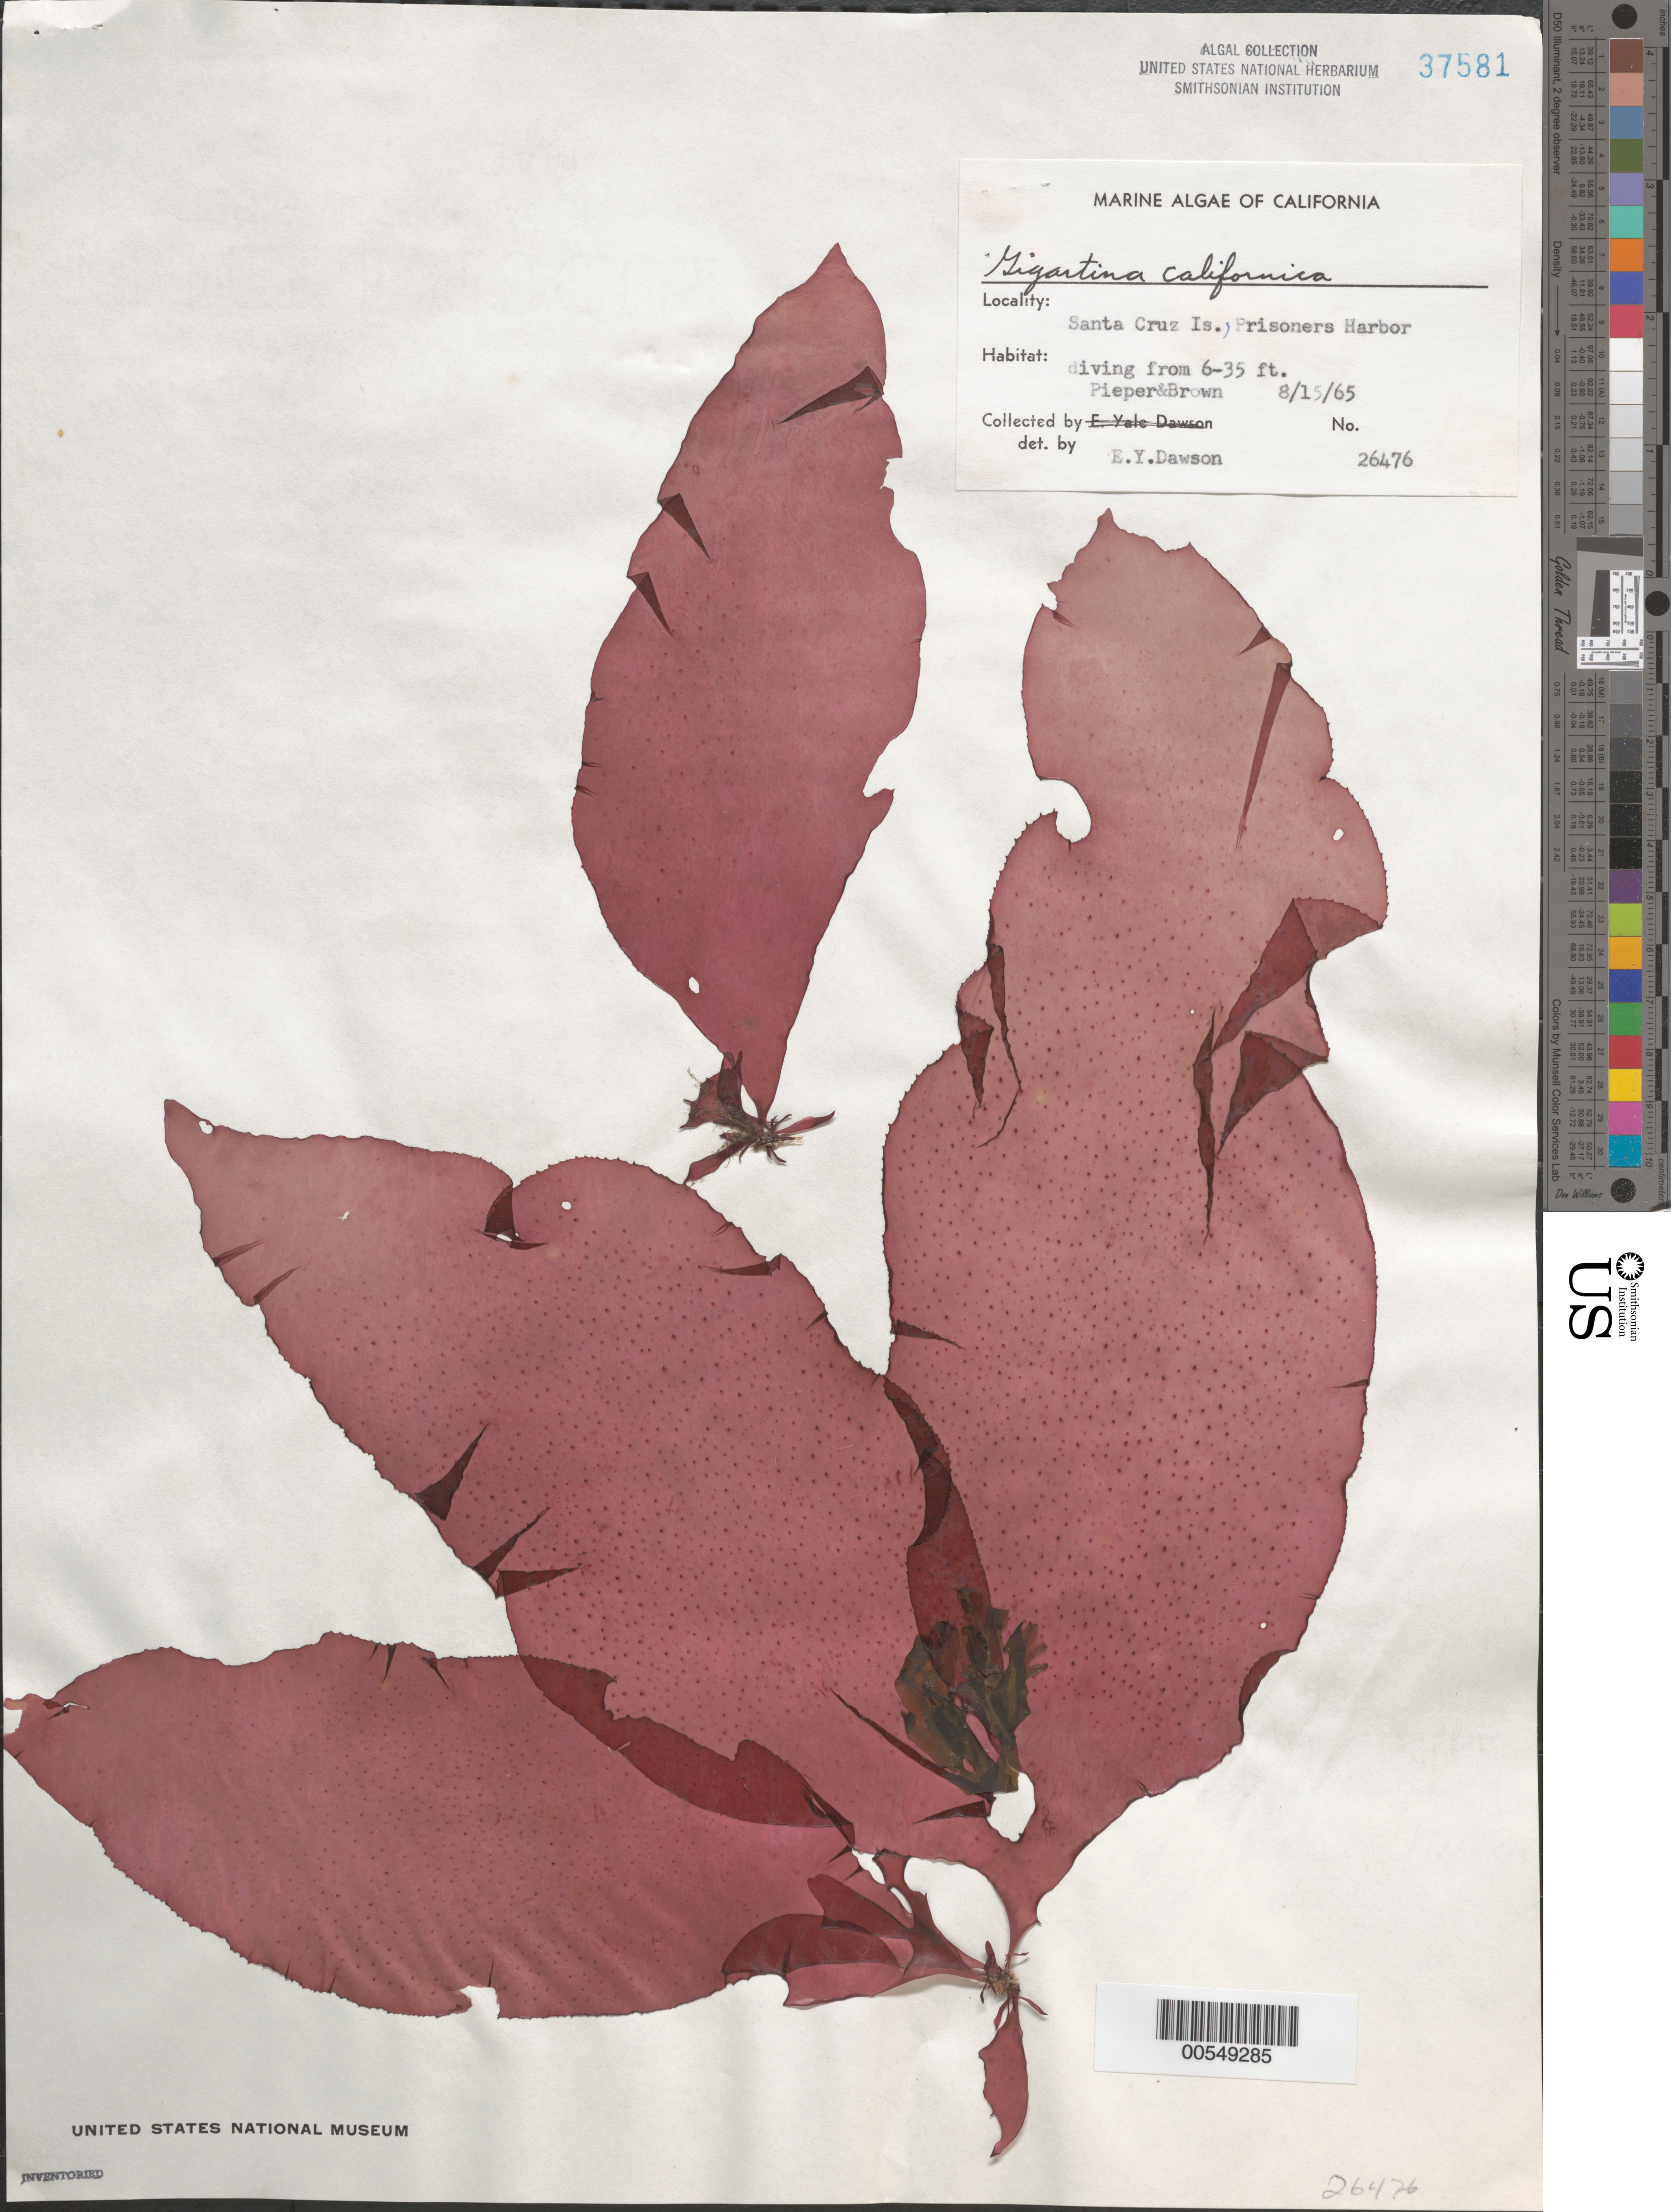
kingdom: Plantae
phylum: Rhodophyta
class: Florideophyceae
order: Gigartinales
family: Gigartinaceae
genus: Chondracanthus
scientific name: Chondracanthus corymbiferus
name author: (Kütz.) Guiry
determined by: Algae name updating Project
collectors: D. Pieper & D. Brown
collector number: EYD 26476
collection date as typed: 15 Aug 1965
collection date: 1965-08-15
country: United States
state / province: California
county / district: Santa Barbara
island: Santa Cruz Island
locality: Prisoner's Harbor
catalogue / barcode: US 37581